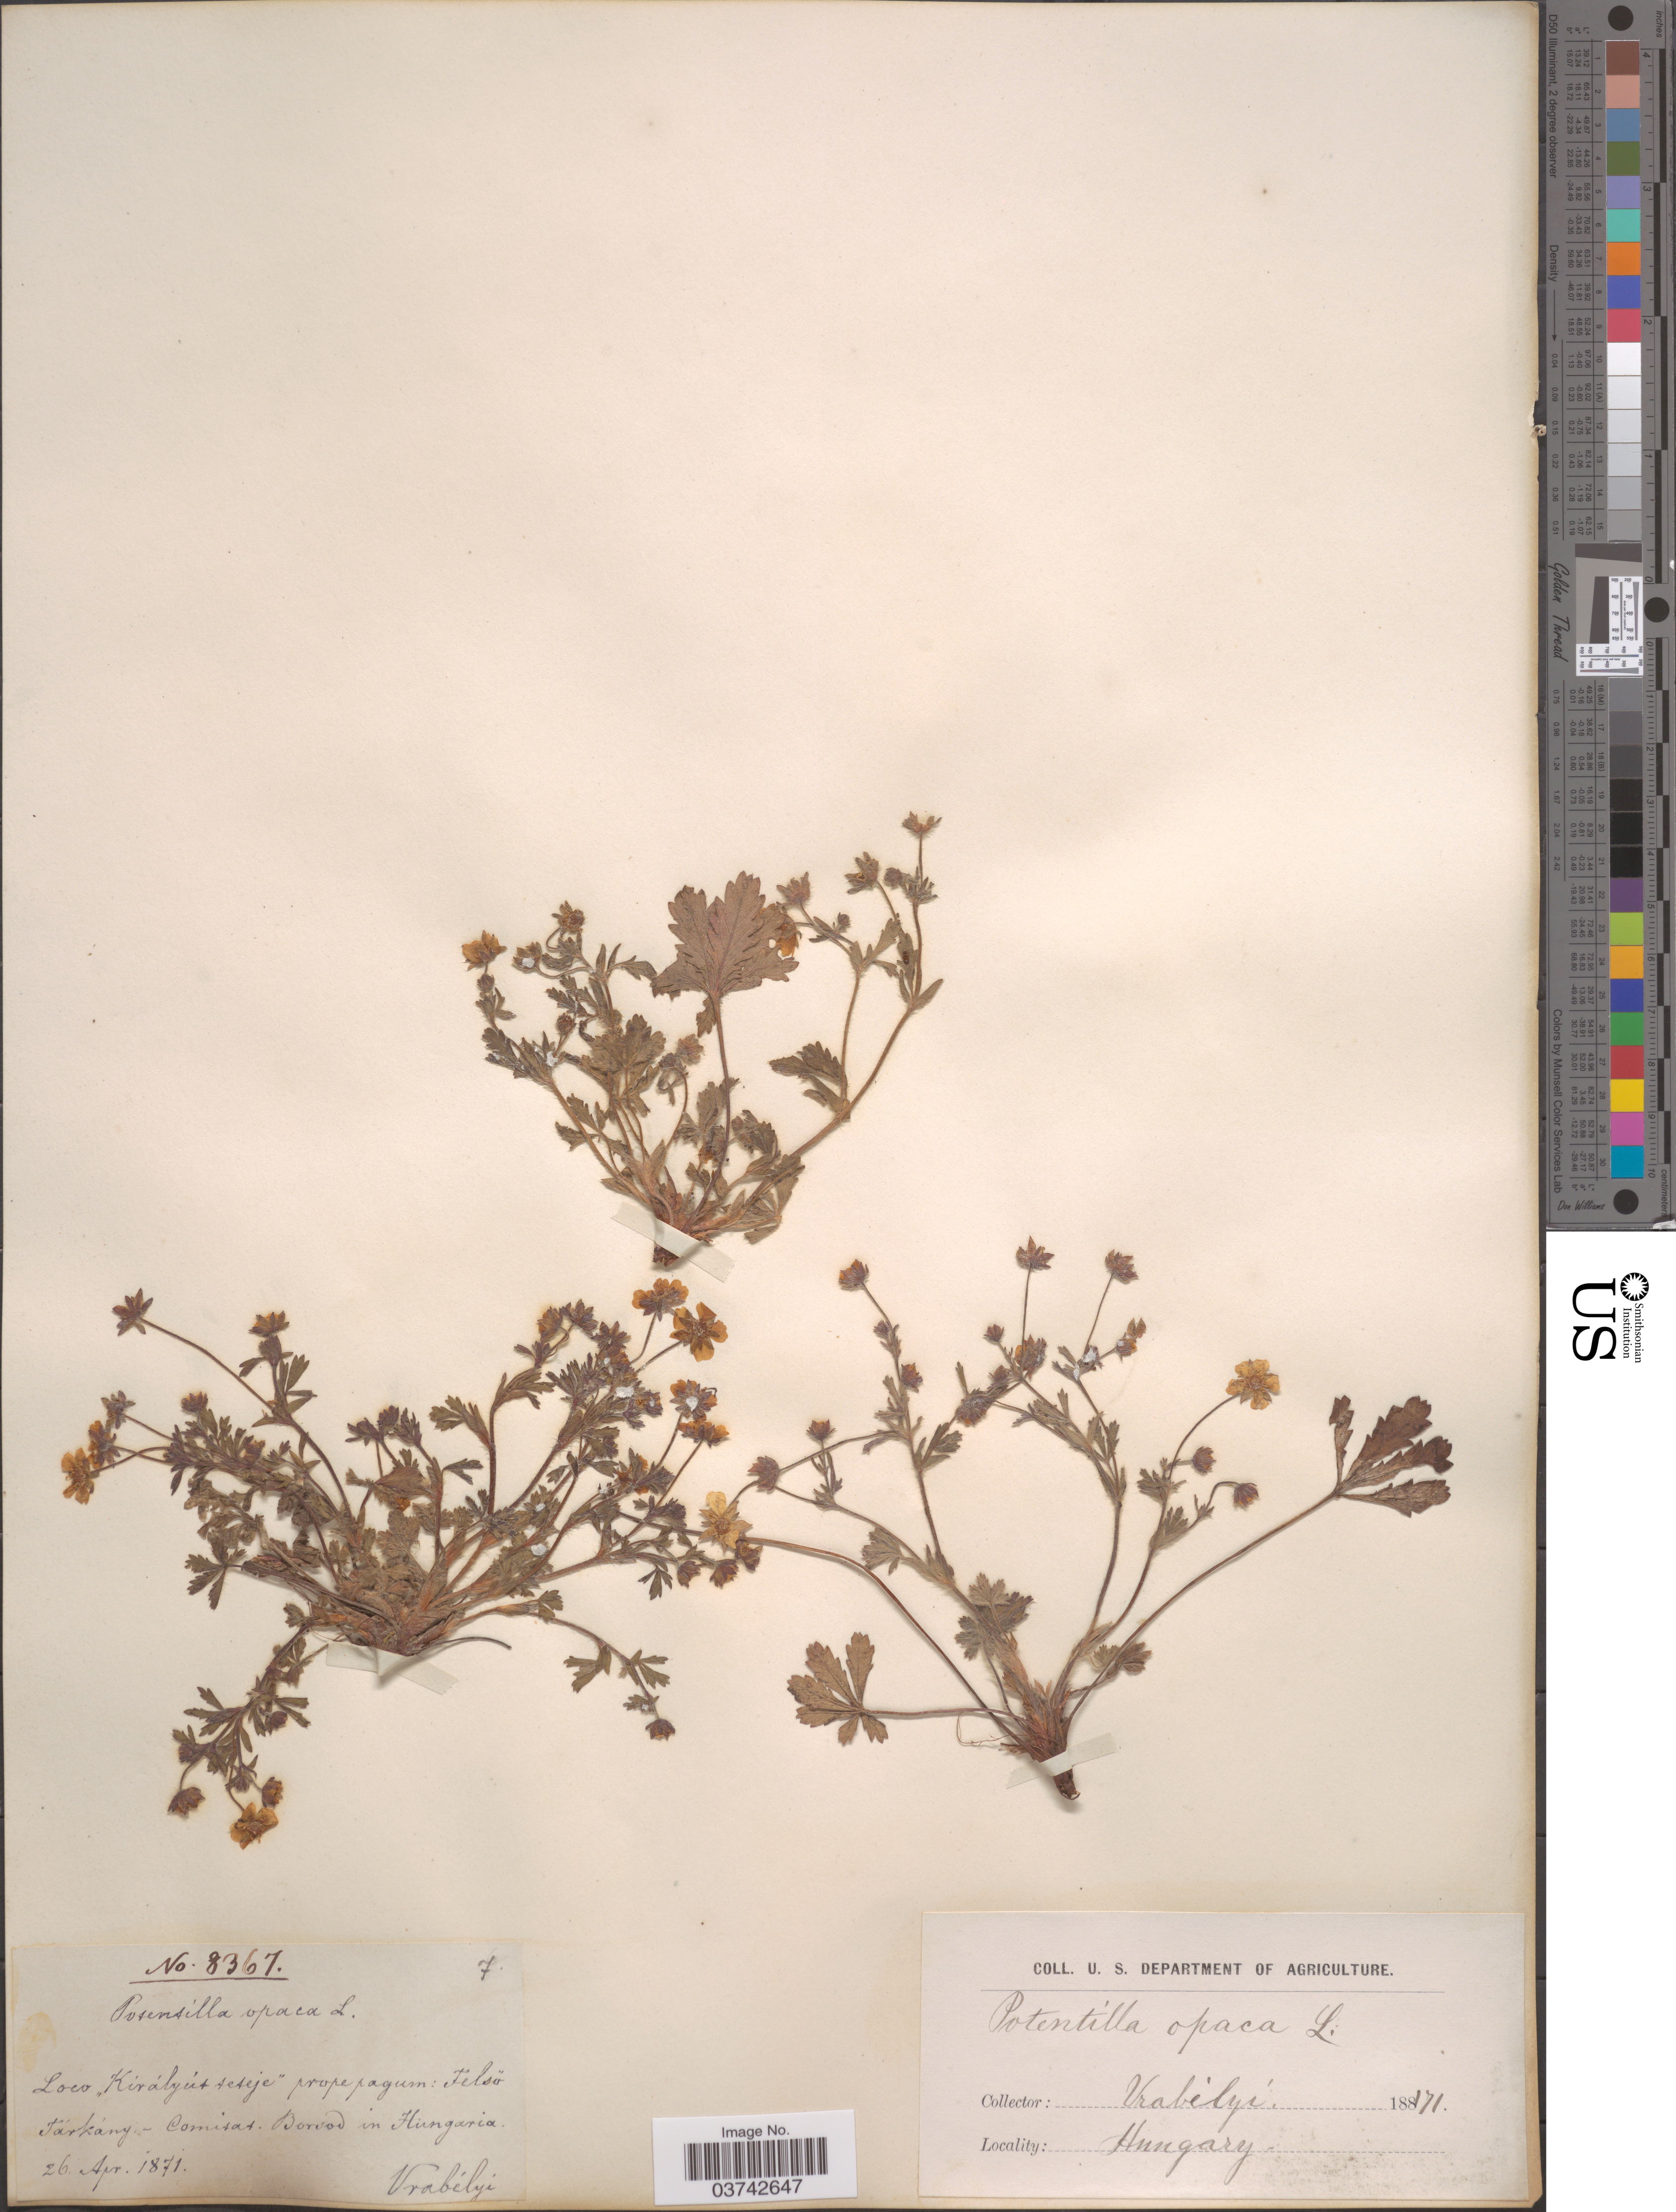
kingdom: Plantae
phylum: Tracheophyta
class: Magnoliopsida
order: Rosales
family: Rosaceae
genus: Potentilla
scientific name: Potentilla opaca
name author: L.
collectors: Vrabélyi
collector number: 8367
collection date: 1871-04-26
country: Hungary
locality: Királyút seseje